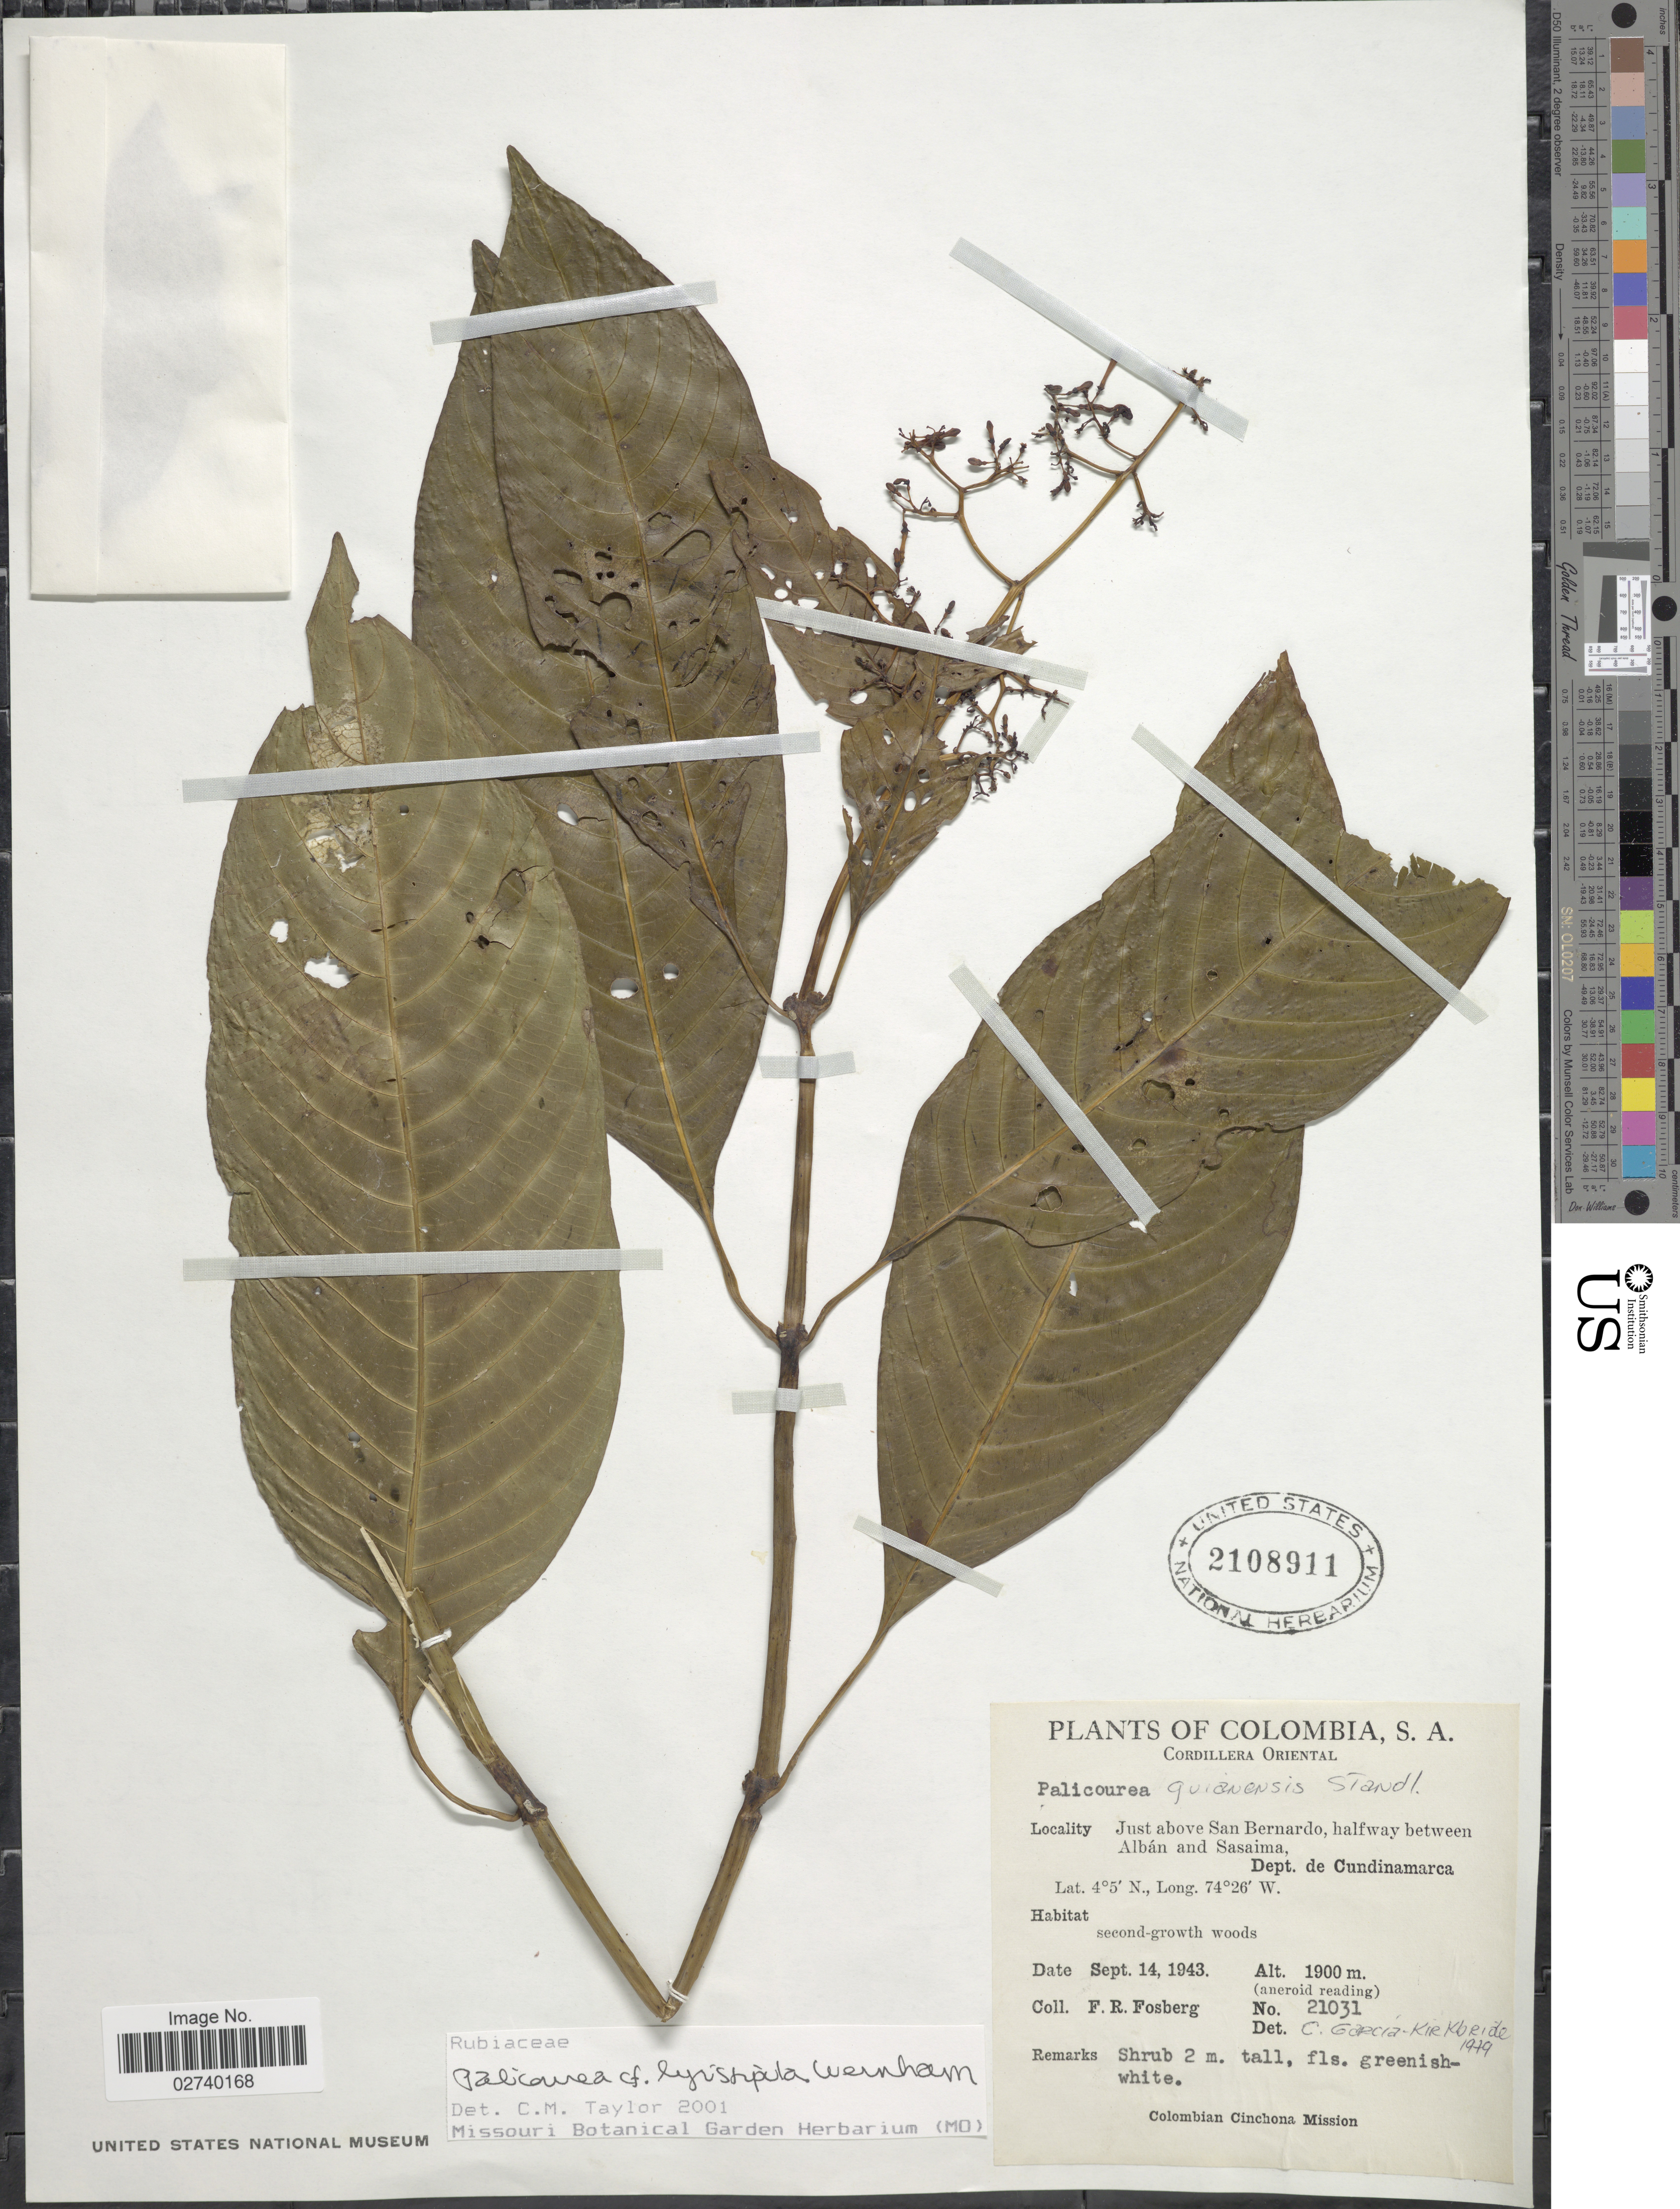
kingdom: Plantae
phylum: Tracheophyta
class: Magnoliopsida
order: Gentianales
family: Rubiaceae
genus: Palicourea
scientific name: Palicourea lyristipula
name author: Wernham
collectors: F. R. Fosberg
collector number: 21031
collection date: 1943-09-14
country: Colombia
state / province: Cundinamarca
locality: Cordillera Oriental, just above San Bernardo, halfway between Alban and Sasaima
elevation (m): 1900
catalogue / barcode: US 2108911